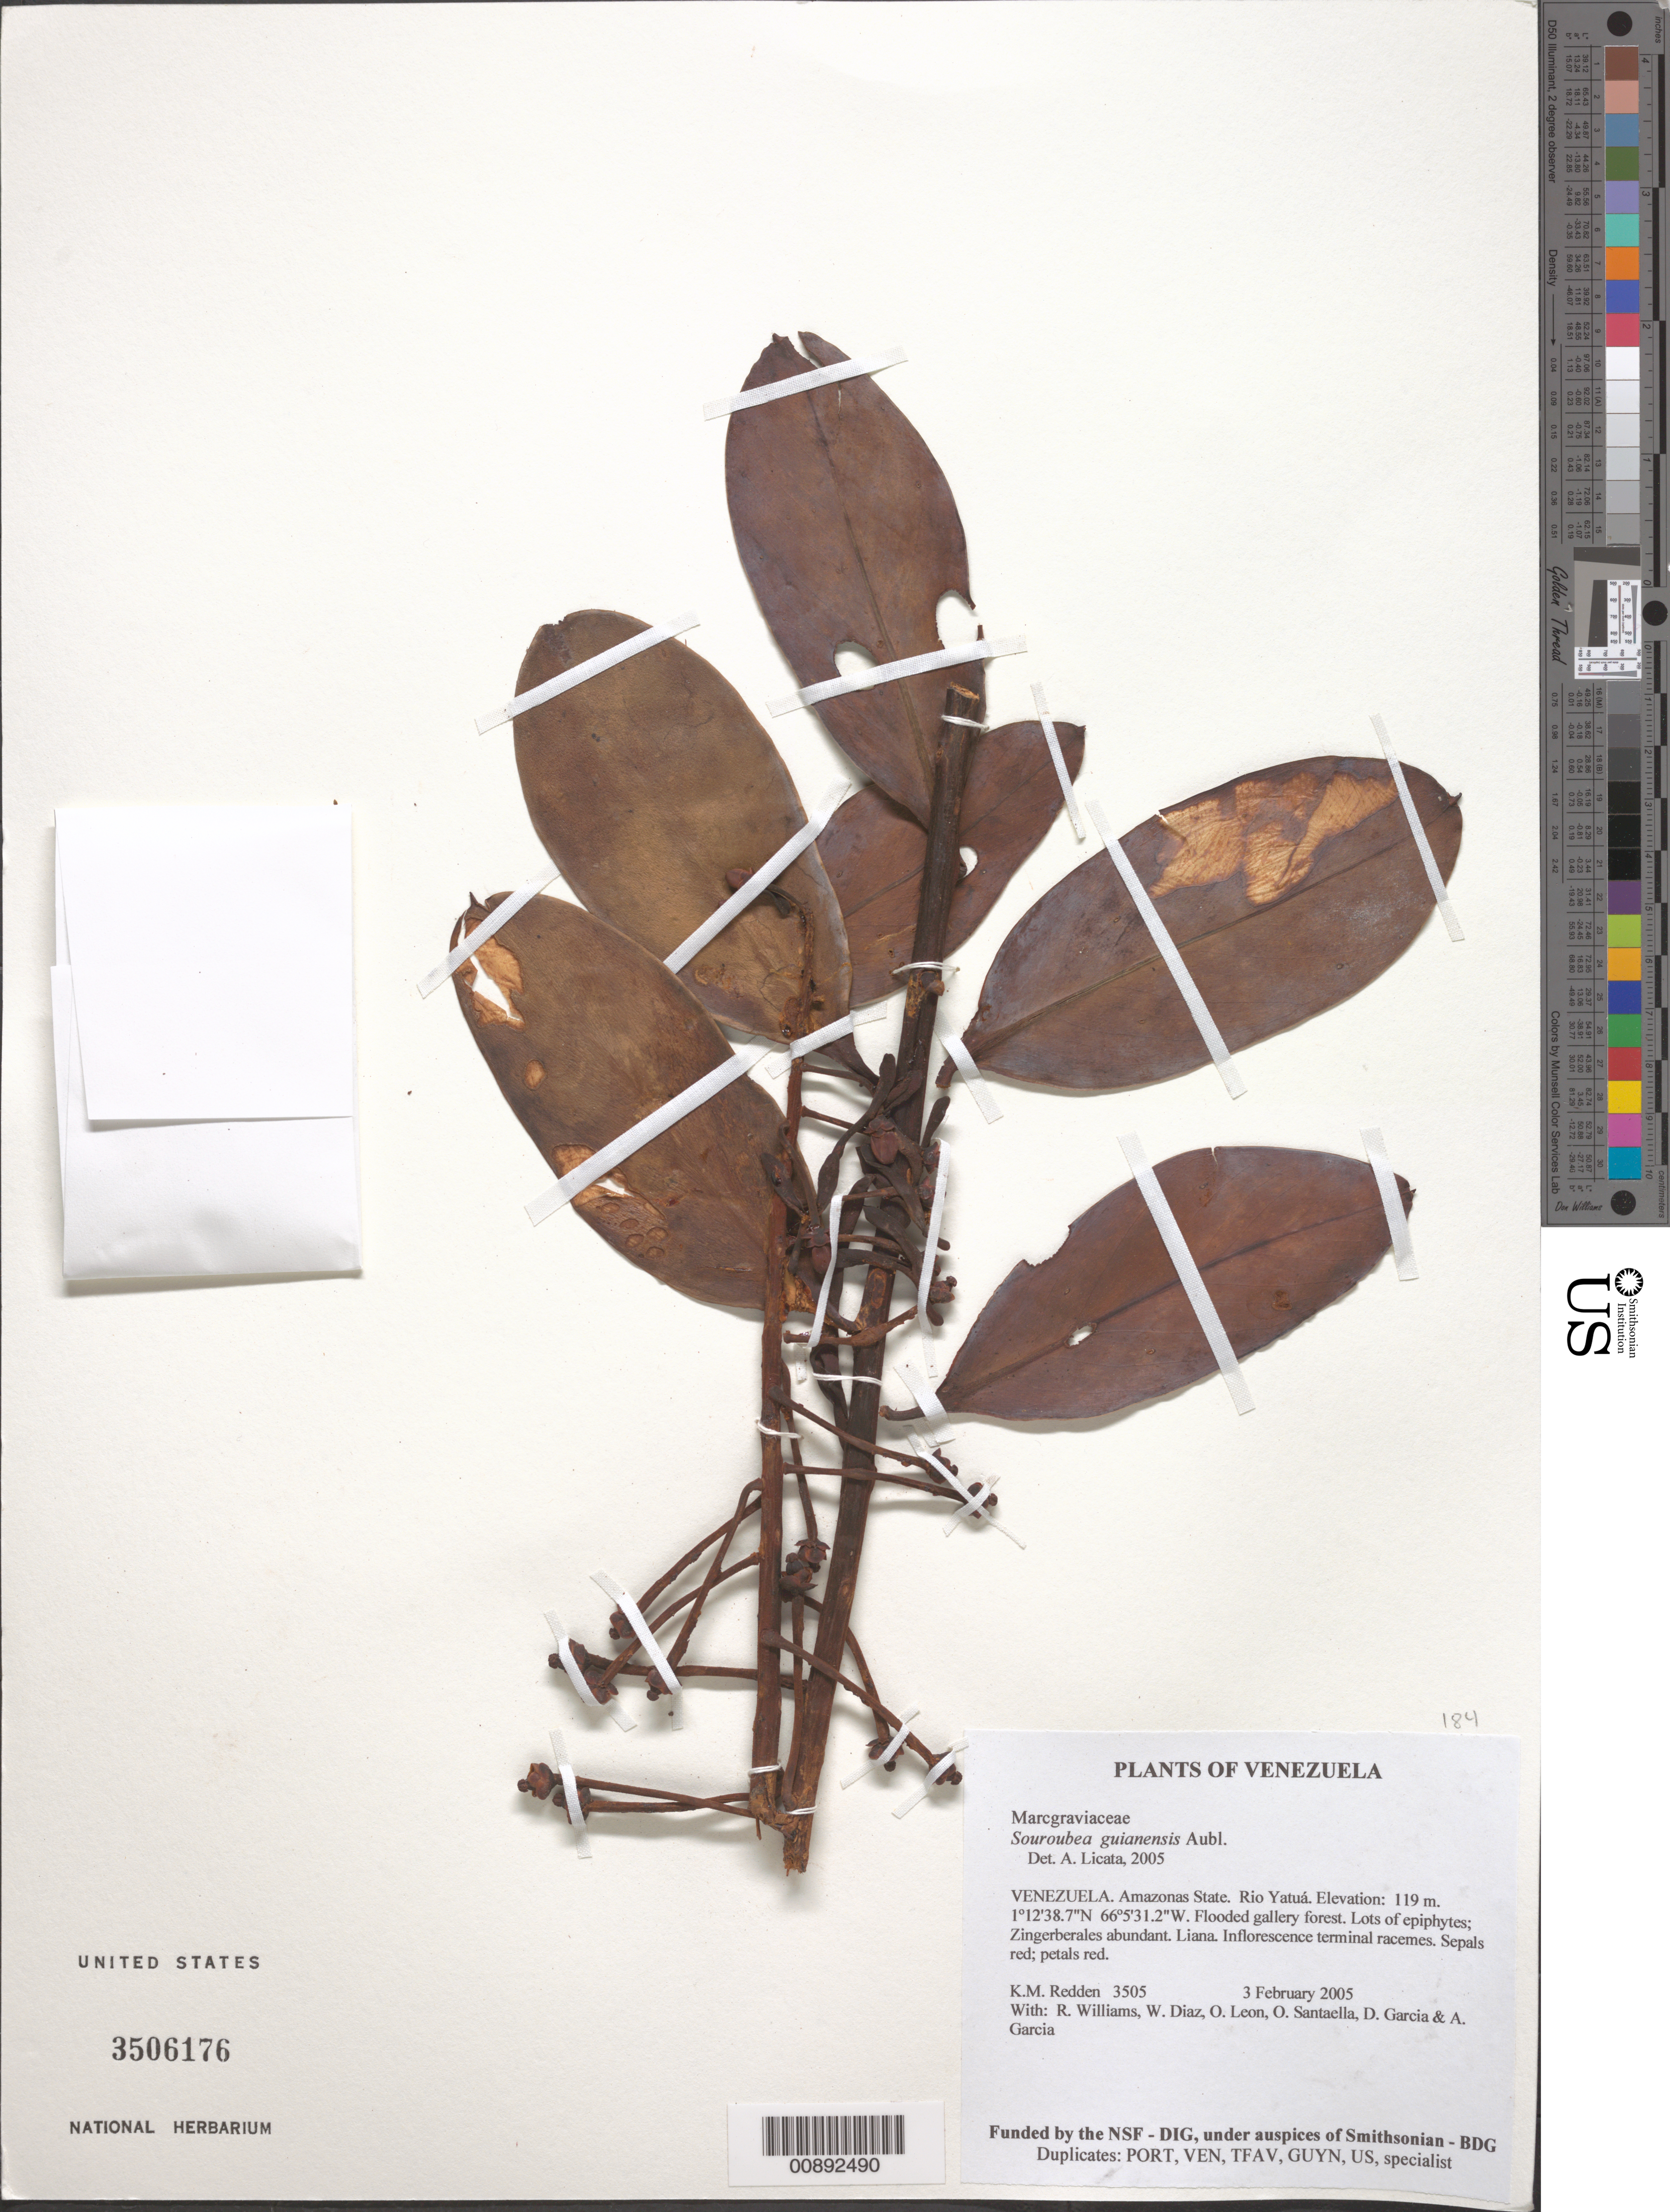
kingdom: Plantae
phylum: Tracheophyta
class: Magnoliopsida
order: Ericales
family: Marcgraviaceae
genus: Souroubea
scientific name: Souroubea guianensis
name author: Aubl.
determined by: Licata, A., (PORT), Univ. Nac. Exp. de los Llanos Ezequiel Zamora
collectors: K. M. Redden, R. Williams, W. Díaz P., O. León, O. Santaella, D. Garcia & A. Garcia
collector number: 3505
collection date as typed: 3 February 2005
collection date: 2005-02-03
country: Venezuela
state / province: Amazonas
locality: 15 - Rio Yatuá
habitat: Flooded gallery forest. Lots of epiphytes; Zingerberales abundant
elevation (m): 119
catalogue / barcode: US 3506176